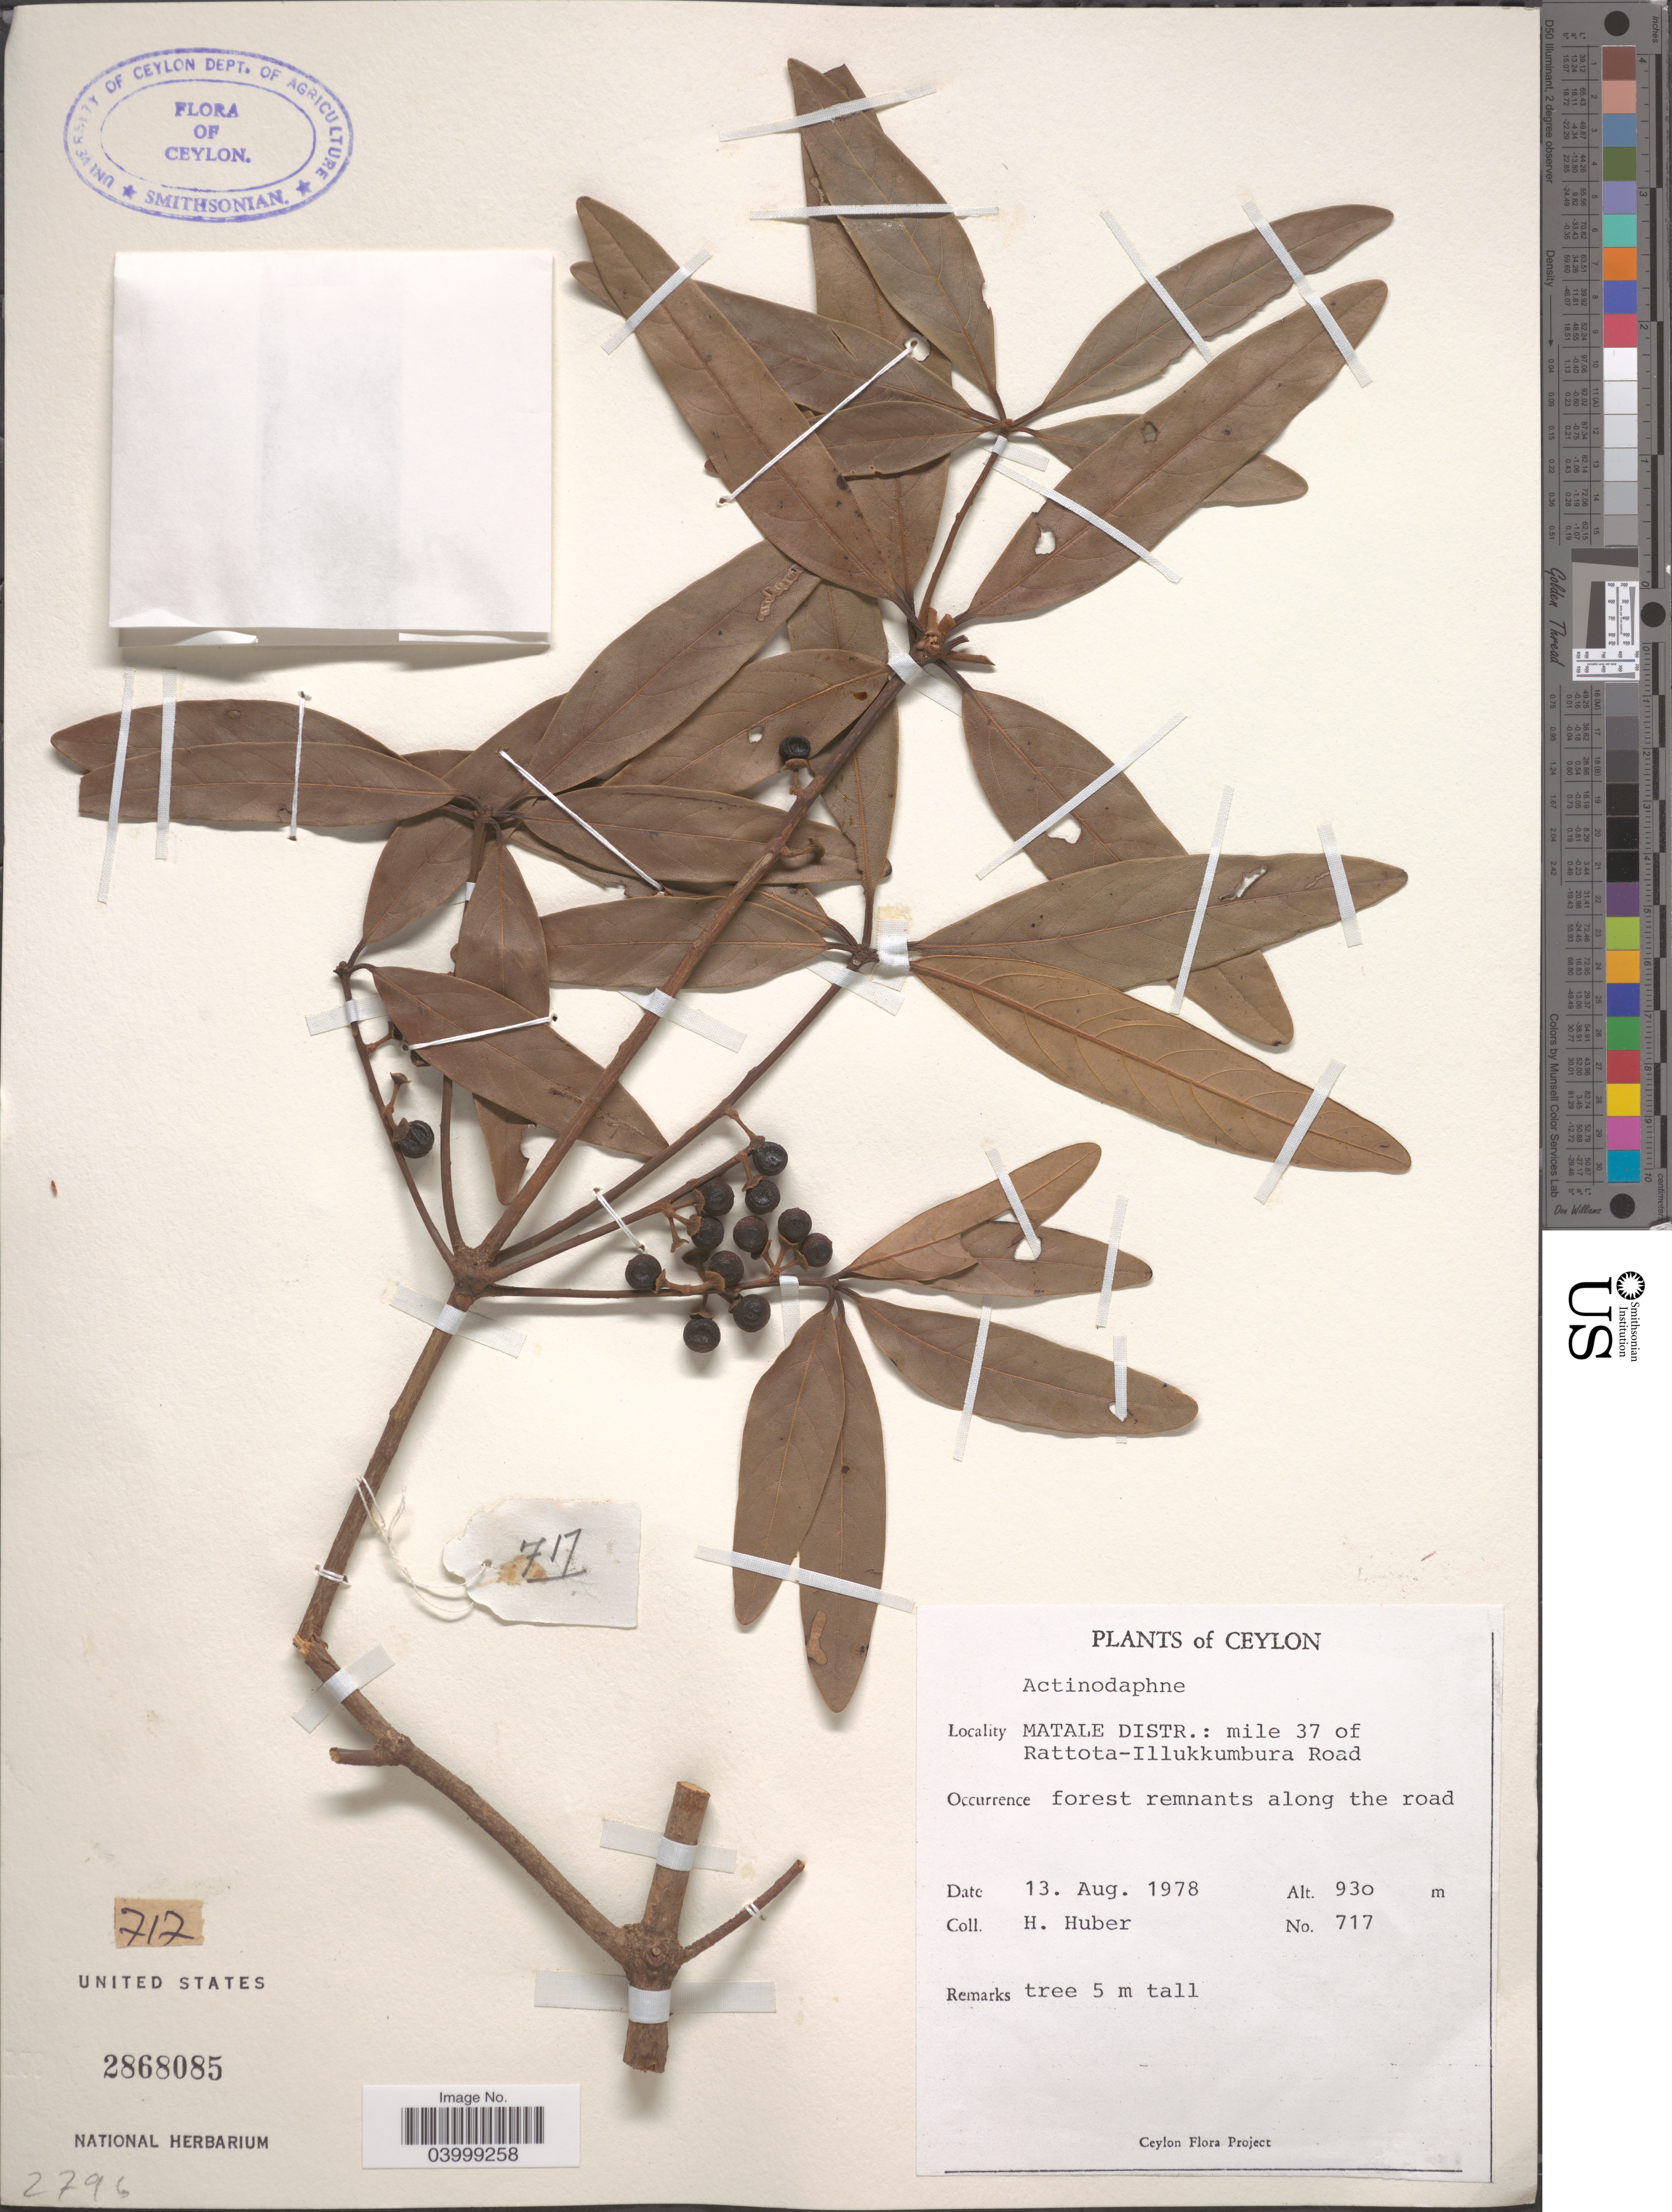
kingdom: Plantae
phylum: Tracheophyta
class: Magnoliopsida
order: Laurales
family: Lauraceae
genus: Actinodaphne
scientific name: Actinodaphne sp.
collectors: H. Huber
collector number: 717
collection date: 1978-08-13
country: Sri Lanka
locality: Ceylon. Matale Distr.: mile 37 of Rattota-Illukkumbura Road. Forest remnants along the road.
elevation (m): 930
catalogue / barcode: US 2868085